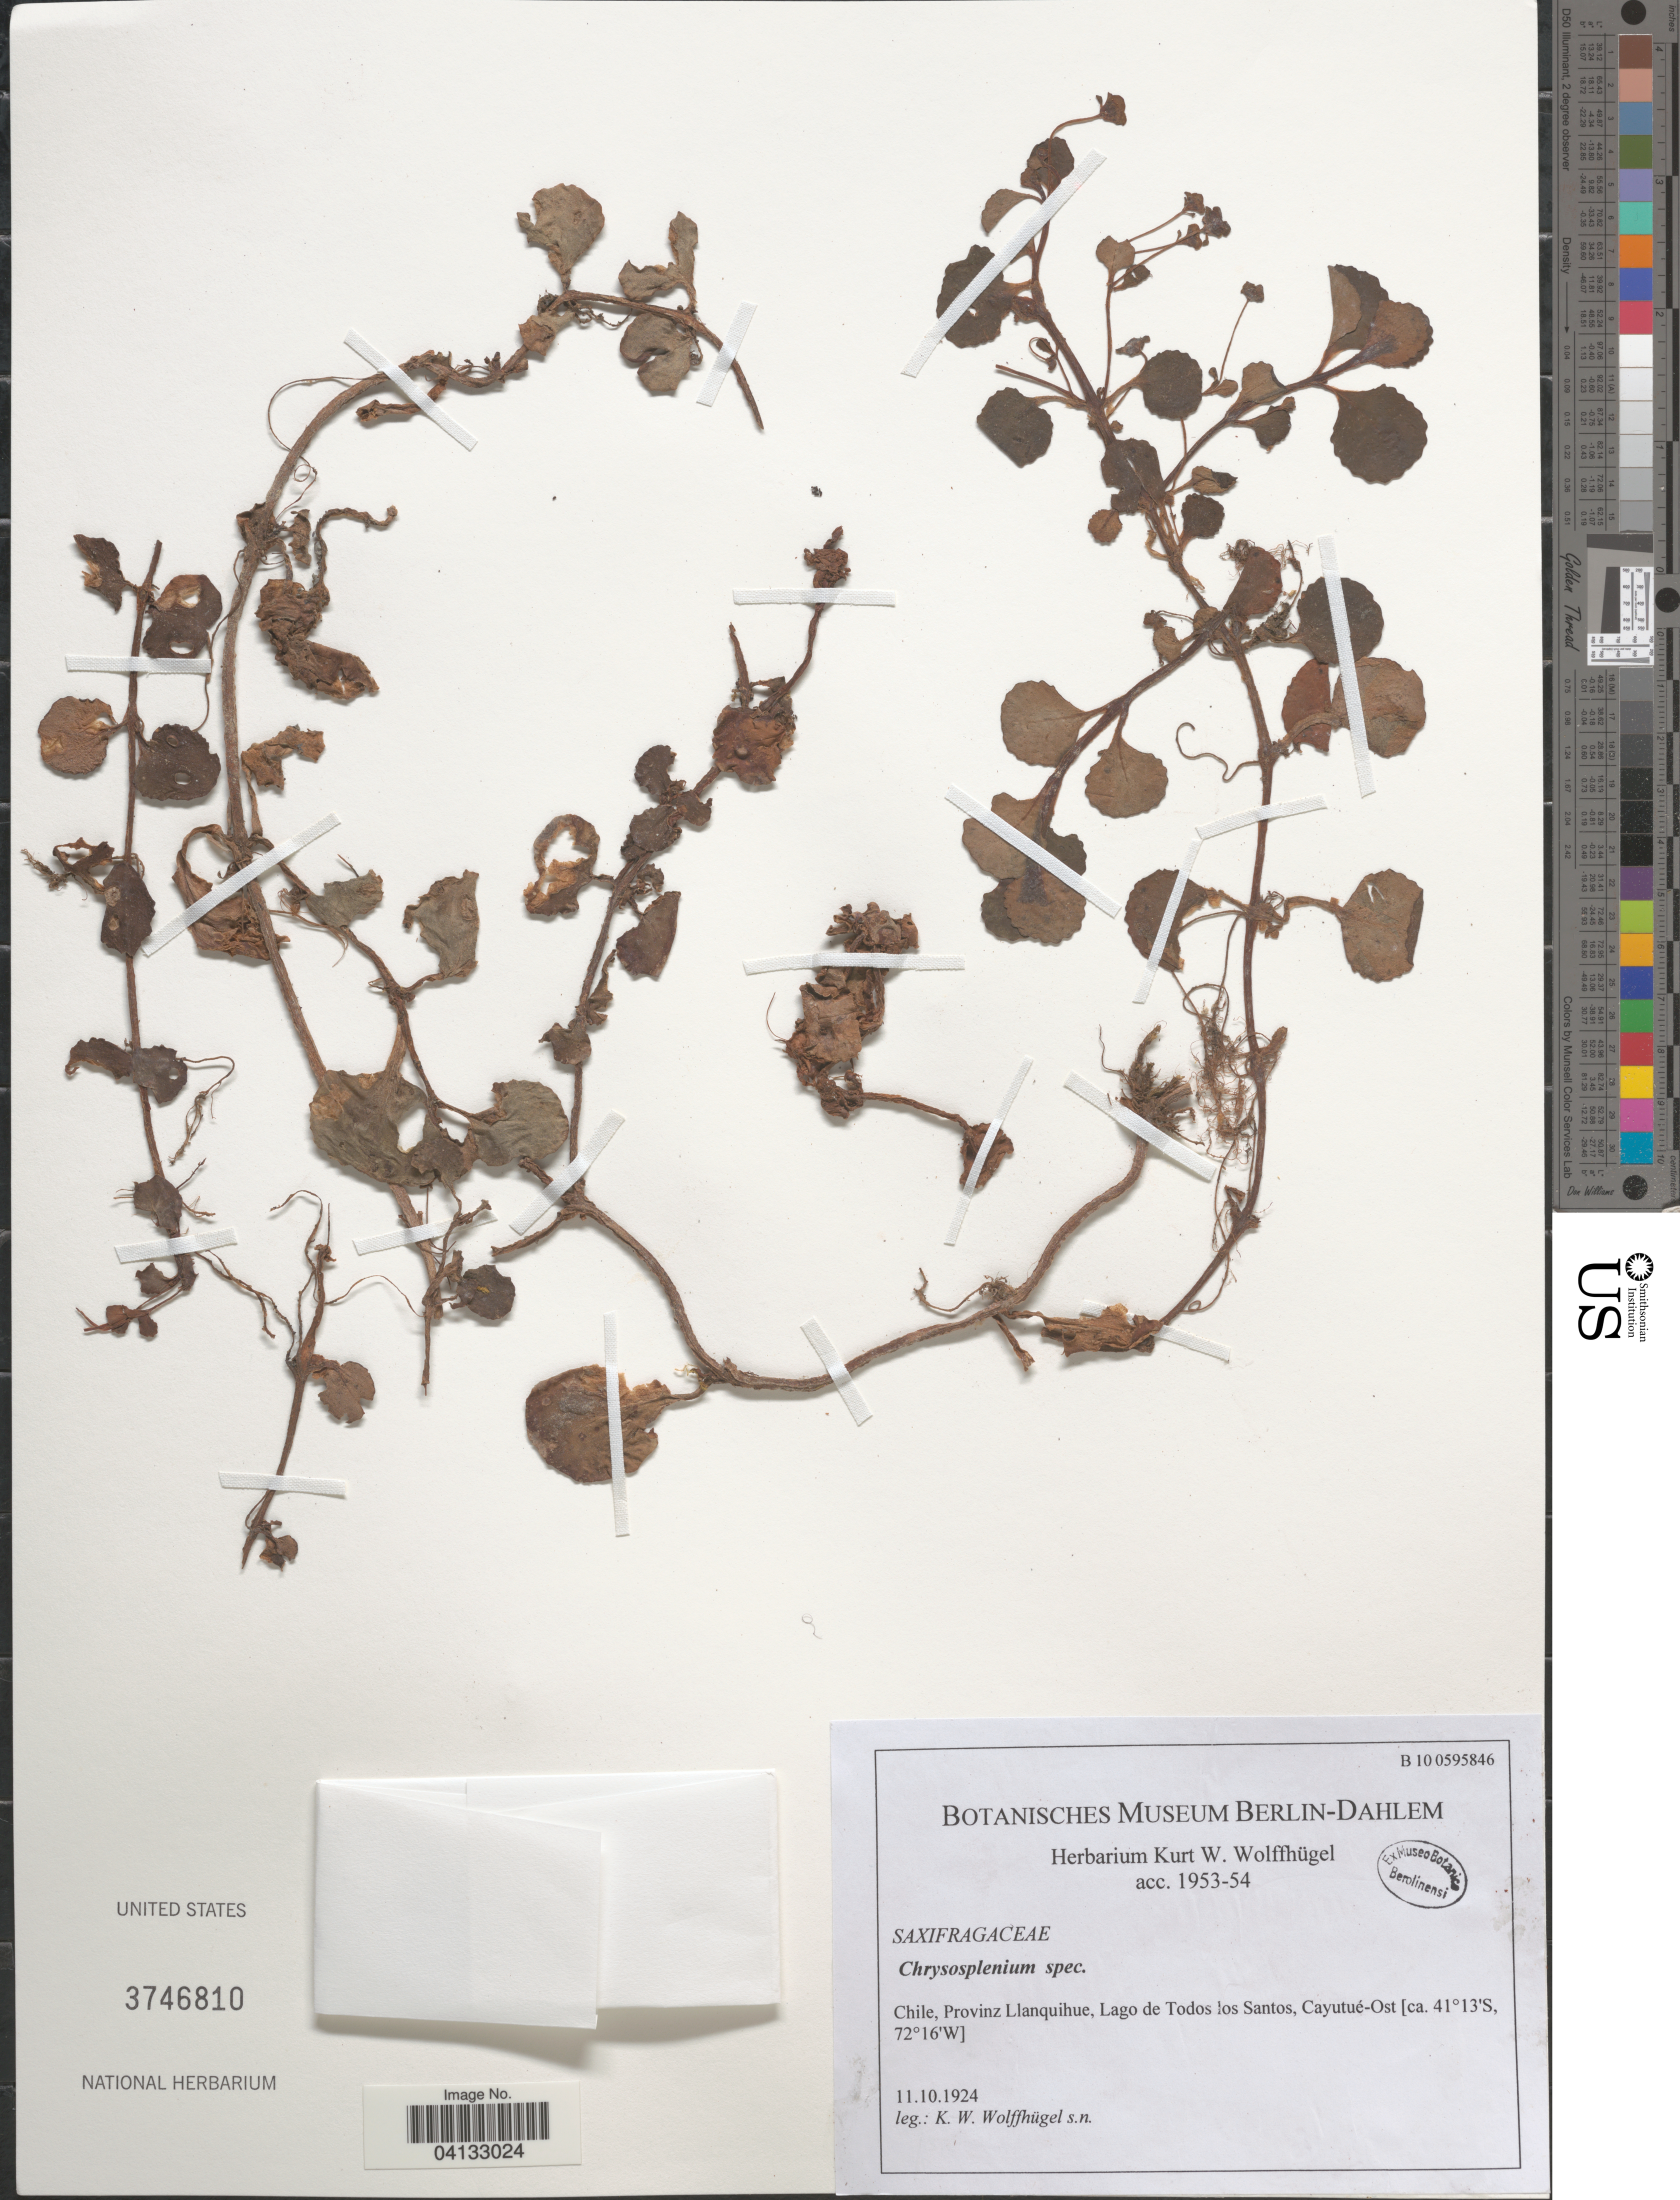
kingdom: Plantae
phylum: Tracheophyta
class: Magnoliopsida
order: Saxifragales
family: Saxifragaceae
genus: Chrysosplenium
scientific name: Chrysosplenium sp.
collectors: K. Wolffhugel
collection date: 1924-10-11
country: Chile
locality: Provinz Llanquihue, Lago de Todos los Santos, Cayutué-Ost.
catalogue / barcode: US 3746810